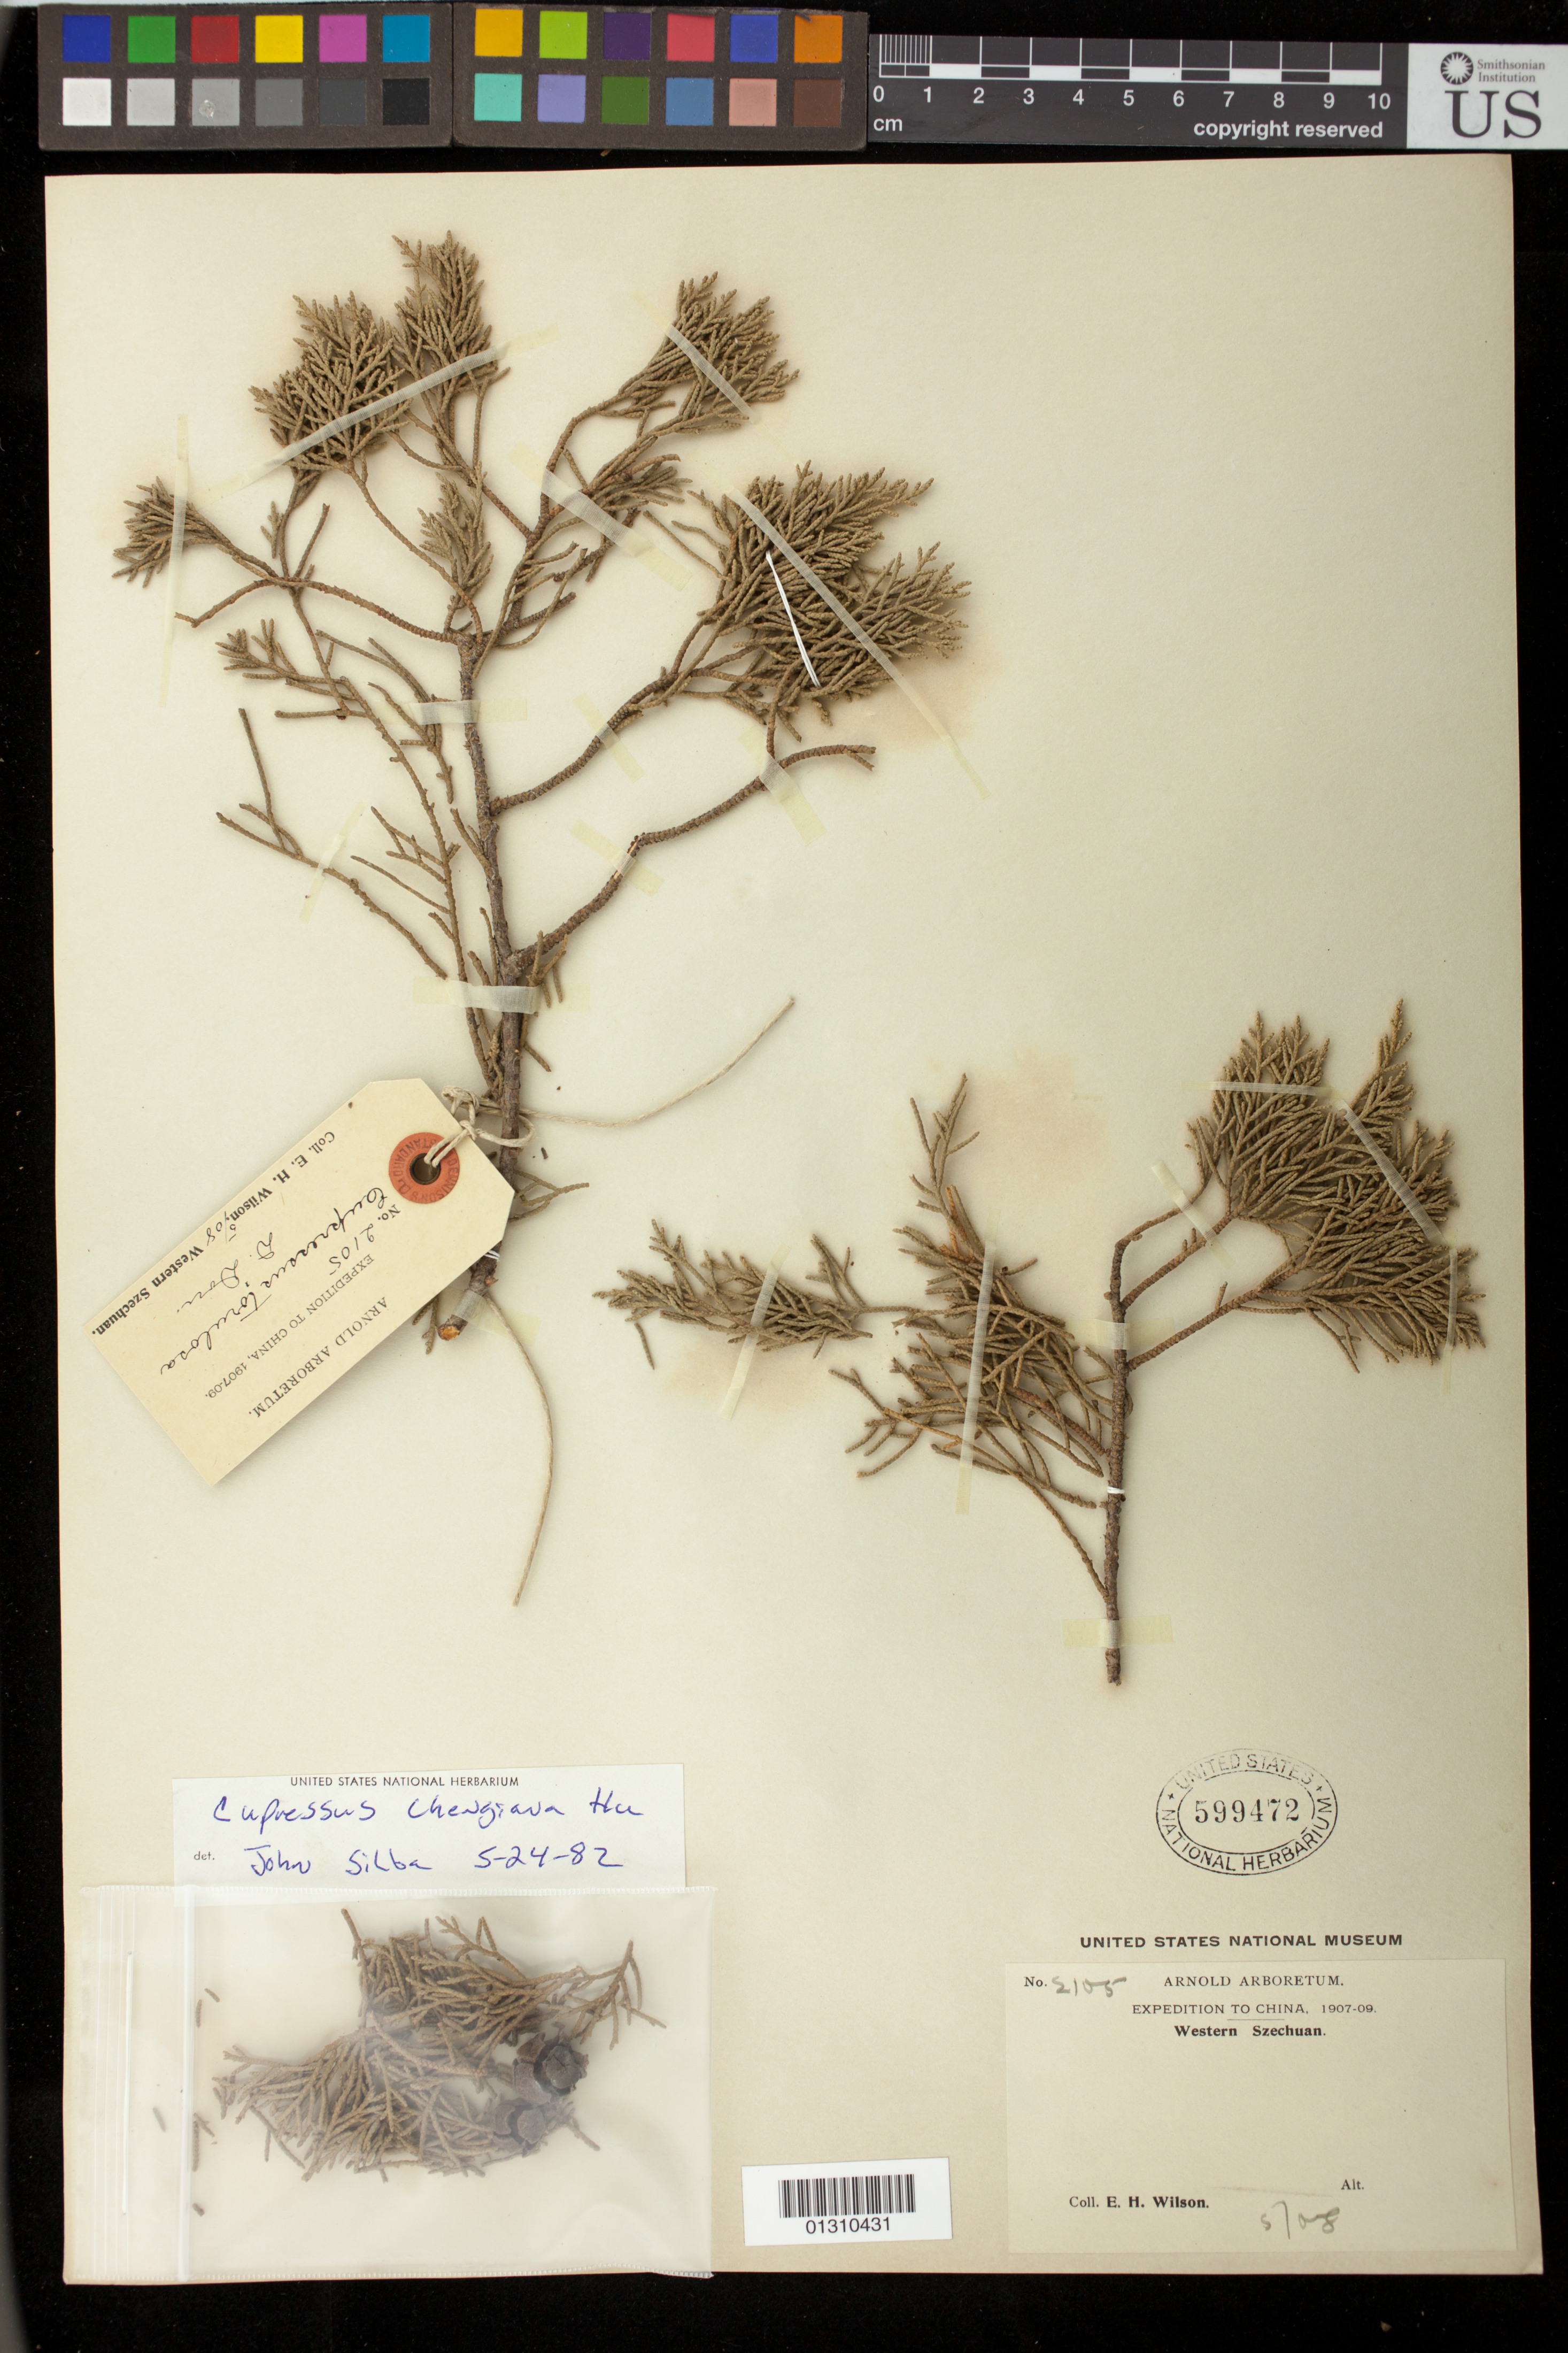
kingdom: Plantae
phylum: Tracheophyta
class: Pinopsida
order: Pinales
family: Cupressaceae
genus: Cupressus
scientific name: Cupressus chengiana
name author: S.Y. Hu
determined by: Silba, J.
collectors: E. H. Wilson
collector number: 2105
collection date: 1908-05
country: China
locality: Western Szechuan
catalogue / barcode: US 599472